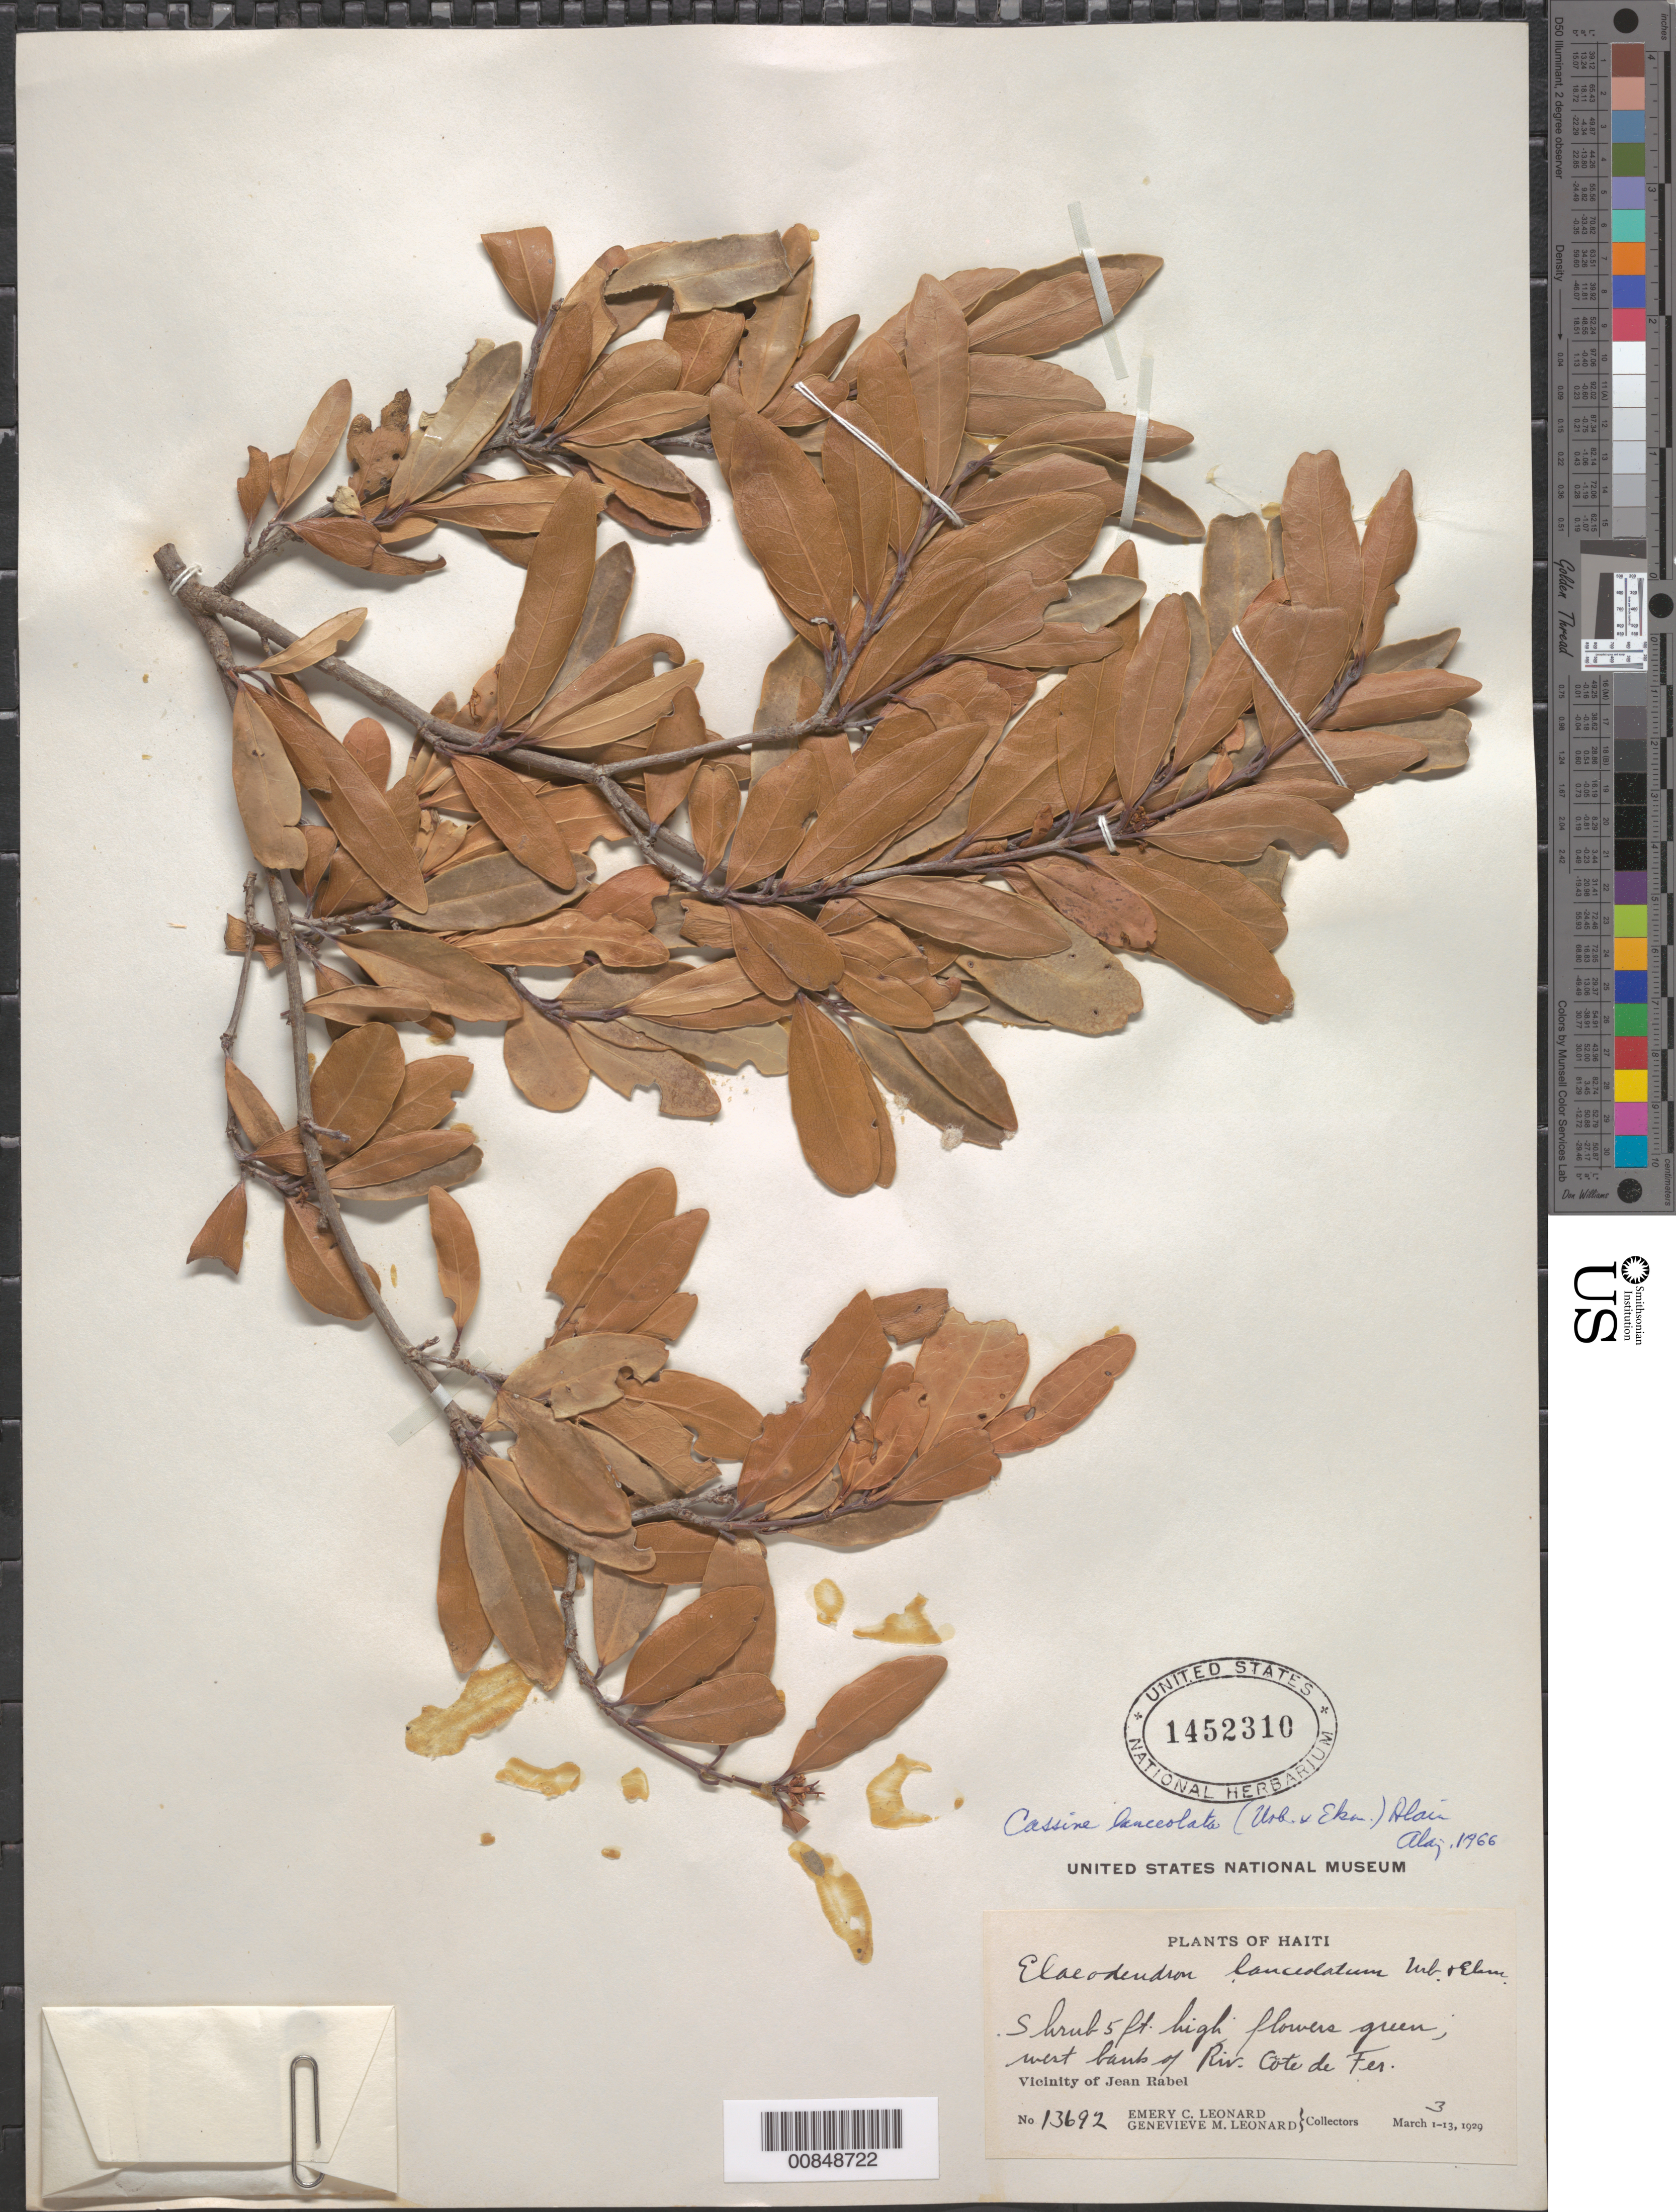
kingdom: Plantae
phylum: Tracheophyta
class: Magnoliopsida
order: Celastrales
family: Celastraceae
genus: Elaeodendron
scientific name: Elaeodendron lanceolatum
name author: Urb. & Ekman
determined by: Liogier, Alain H.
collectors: E. C. Leonard & G. M. Leonard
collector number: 13692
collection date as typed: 03 Mar 1929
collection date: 1929-03-03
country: Haiti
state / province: Nord-Ouest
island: Hispaniola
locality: Vicinity of Jean Rabel, west bank of Riv. Côte de Fer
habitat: River bank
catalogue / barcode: US 1452310